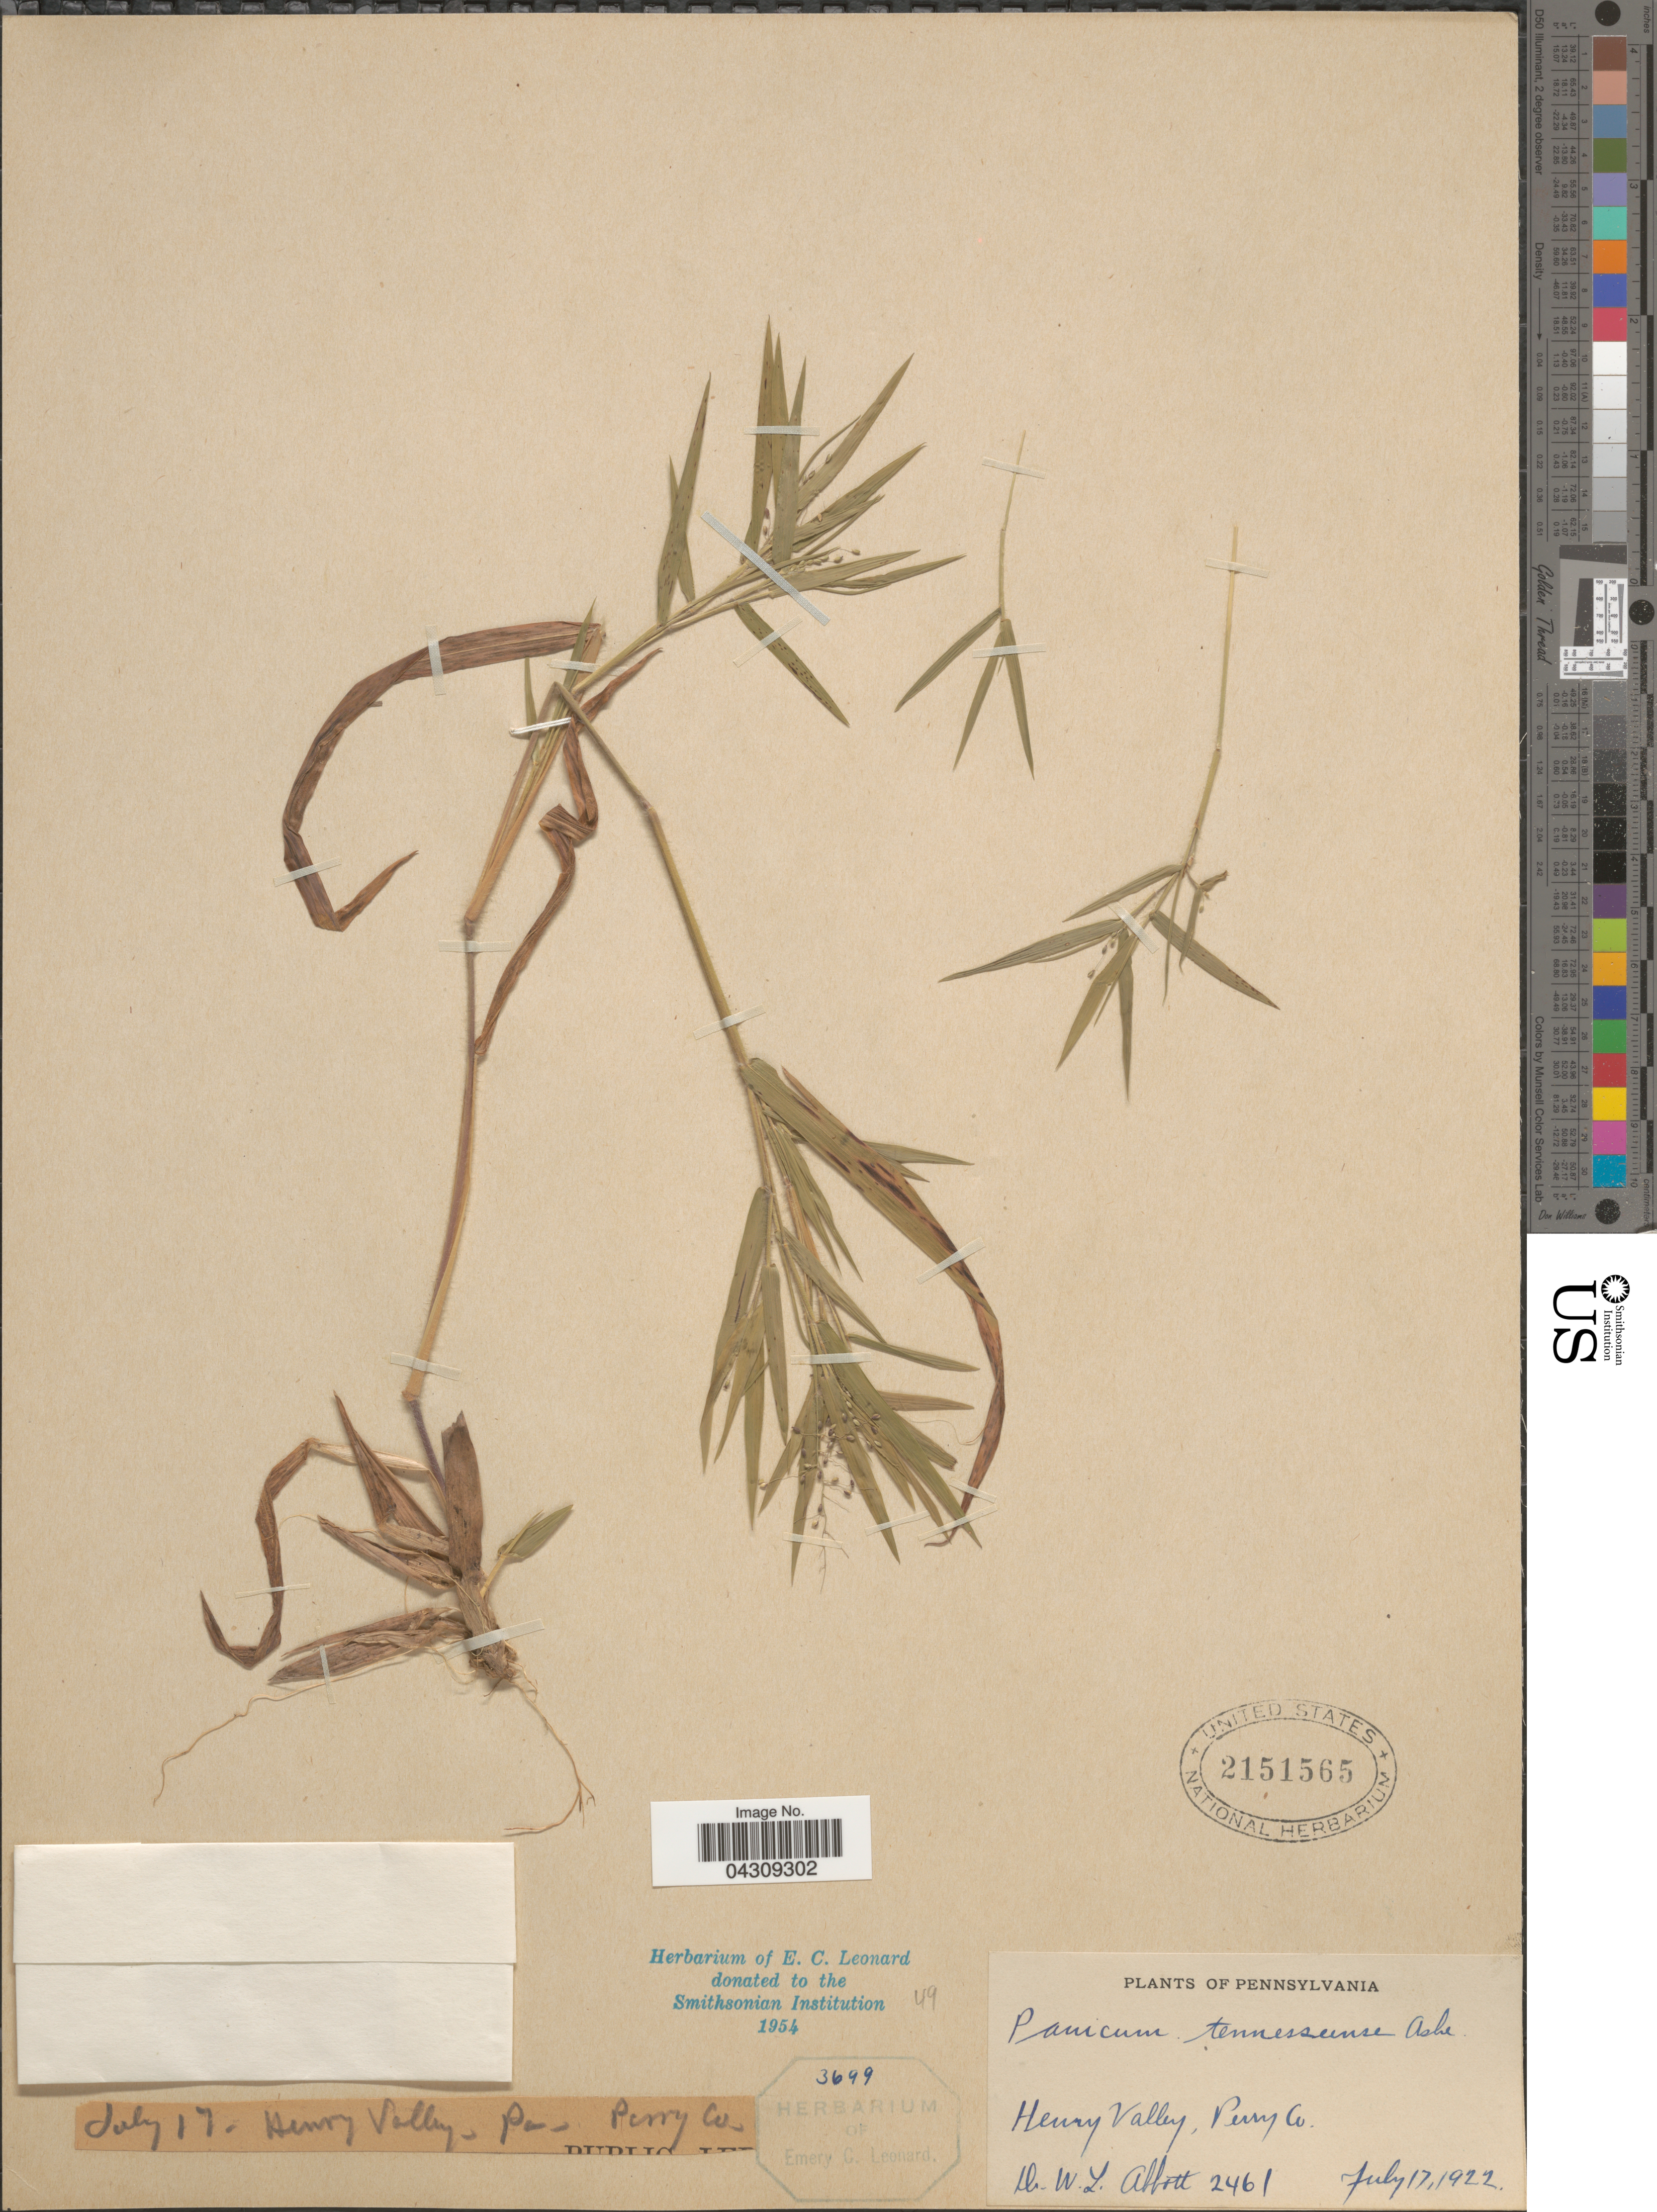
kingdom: Plantae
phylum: Tracheophyta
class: Liliopsida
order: Poales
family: Poaceae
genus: Dichanthelium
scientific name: Dichanthelium acuminatum var. acuminatum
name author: (Sw.) Gould & C.A. Clark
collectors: W. L. Abbott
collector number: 2461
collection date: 1922-07-17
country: United States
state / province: Pennsylvania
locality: Henry Valley, Perry Co.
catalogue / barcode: US 2151565